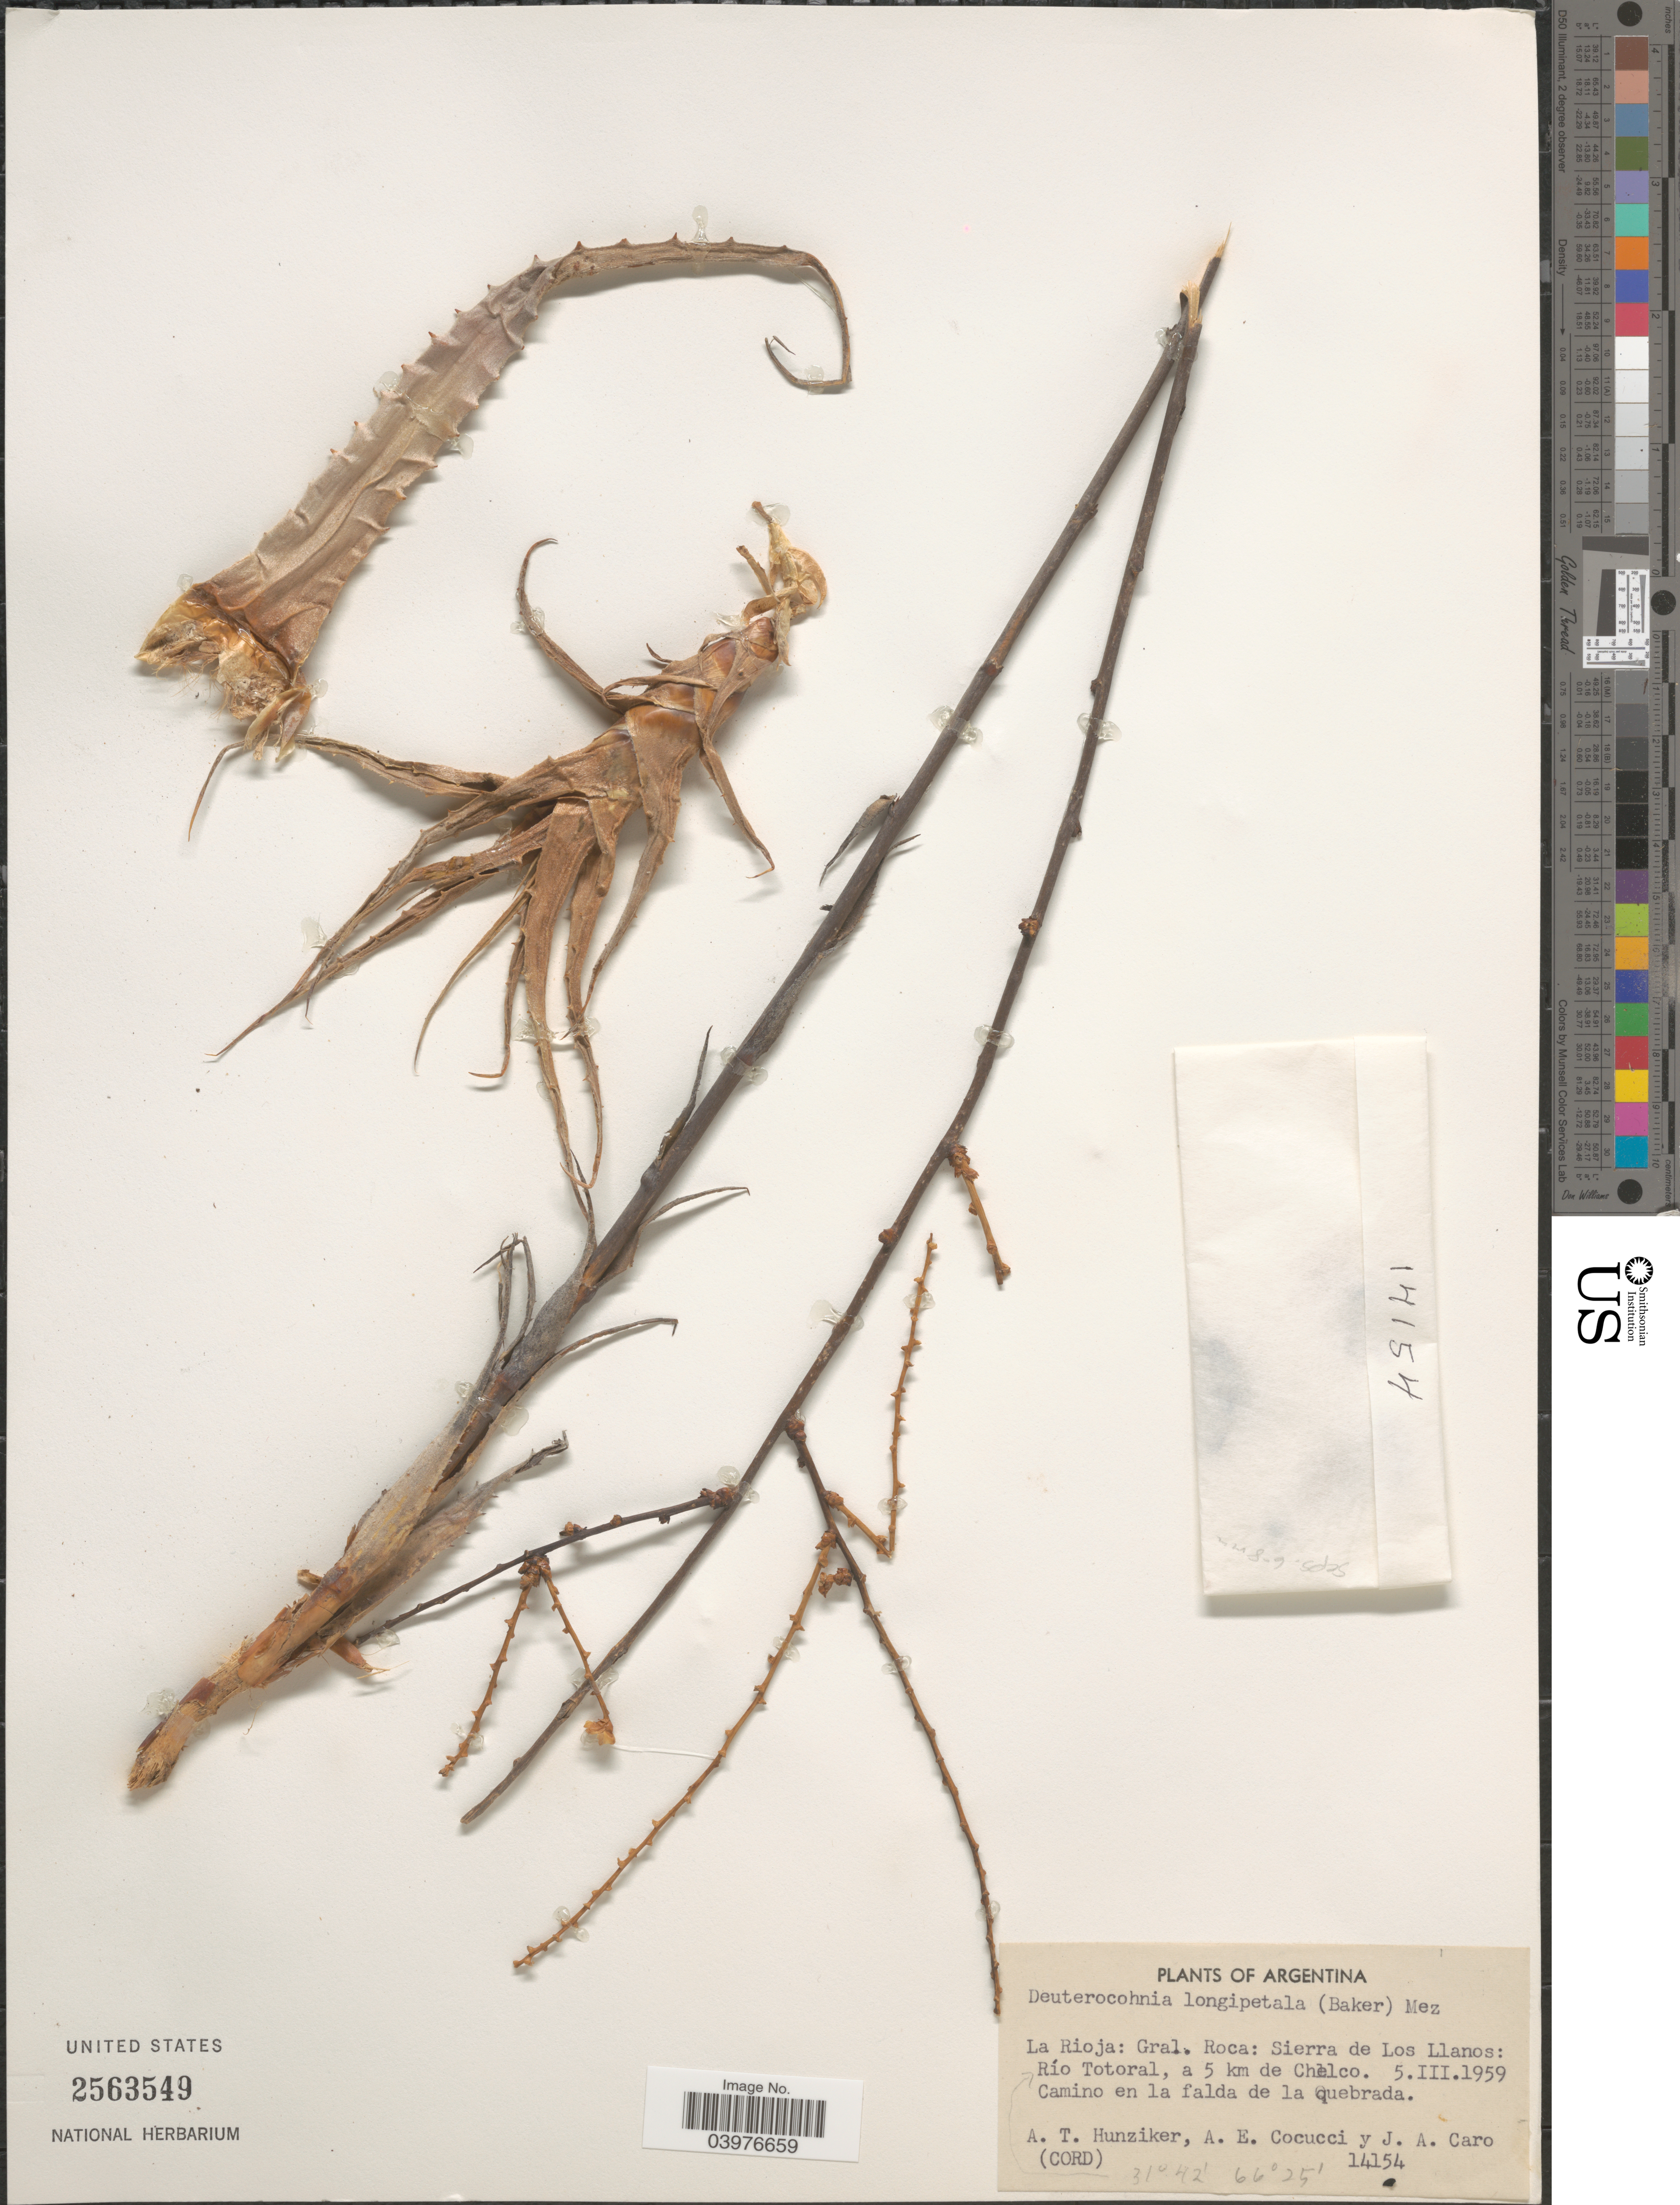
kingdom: Plantae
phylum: Tracheophyta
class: Liliopsida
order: Poales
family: Bromeliaceae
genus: Deuterocohnia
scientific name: Deuterocohnia longipetala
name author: (Baker) Mez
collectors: A. T. Hunziker, A. Cocucci & J. A. Caro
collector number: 14154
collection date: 1959-03-05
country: Argentina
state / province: La Rioja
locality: Gral. Roca: Sierra de Los Llanos: Río Totoral, a 5 km de Chelco. Camino en la falda de la quebrada.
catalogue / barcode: US 2563549